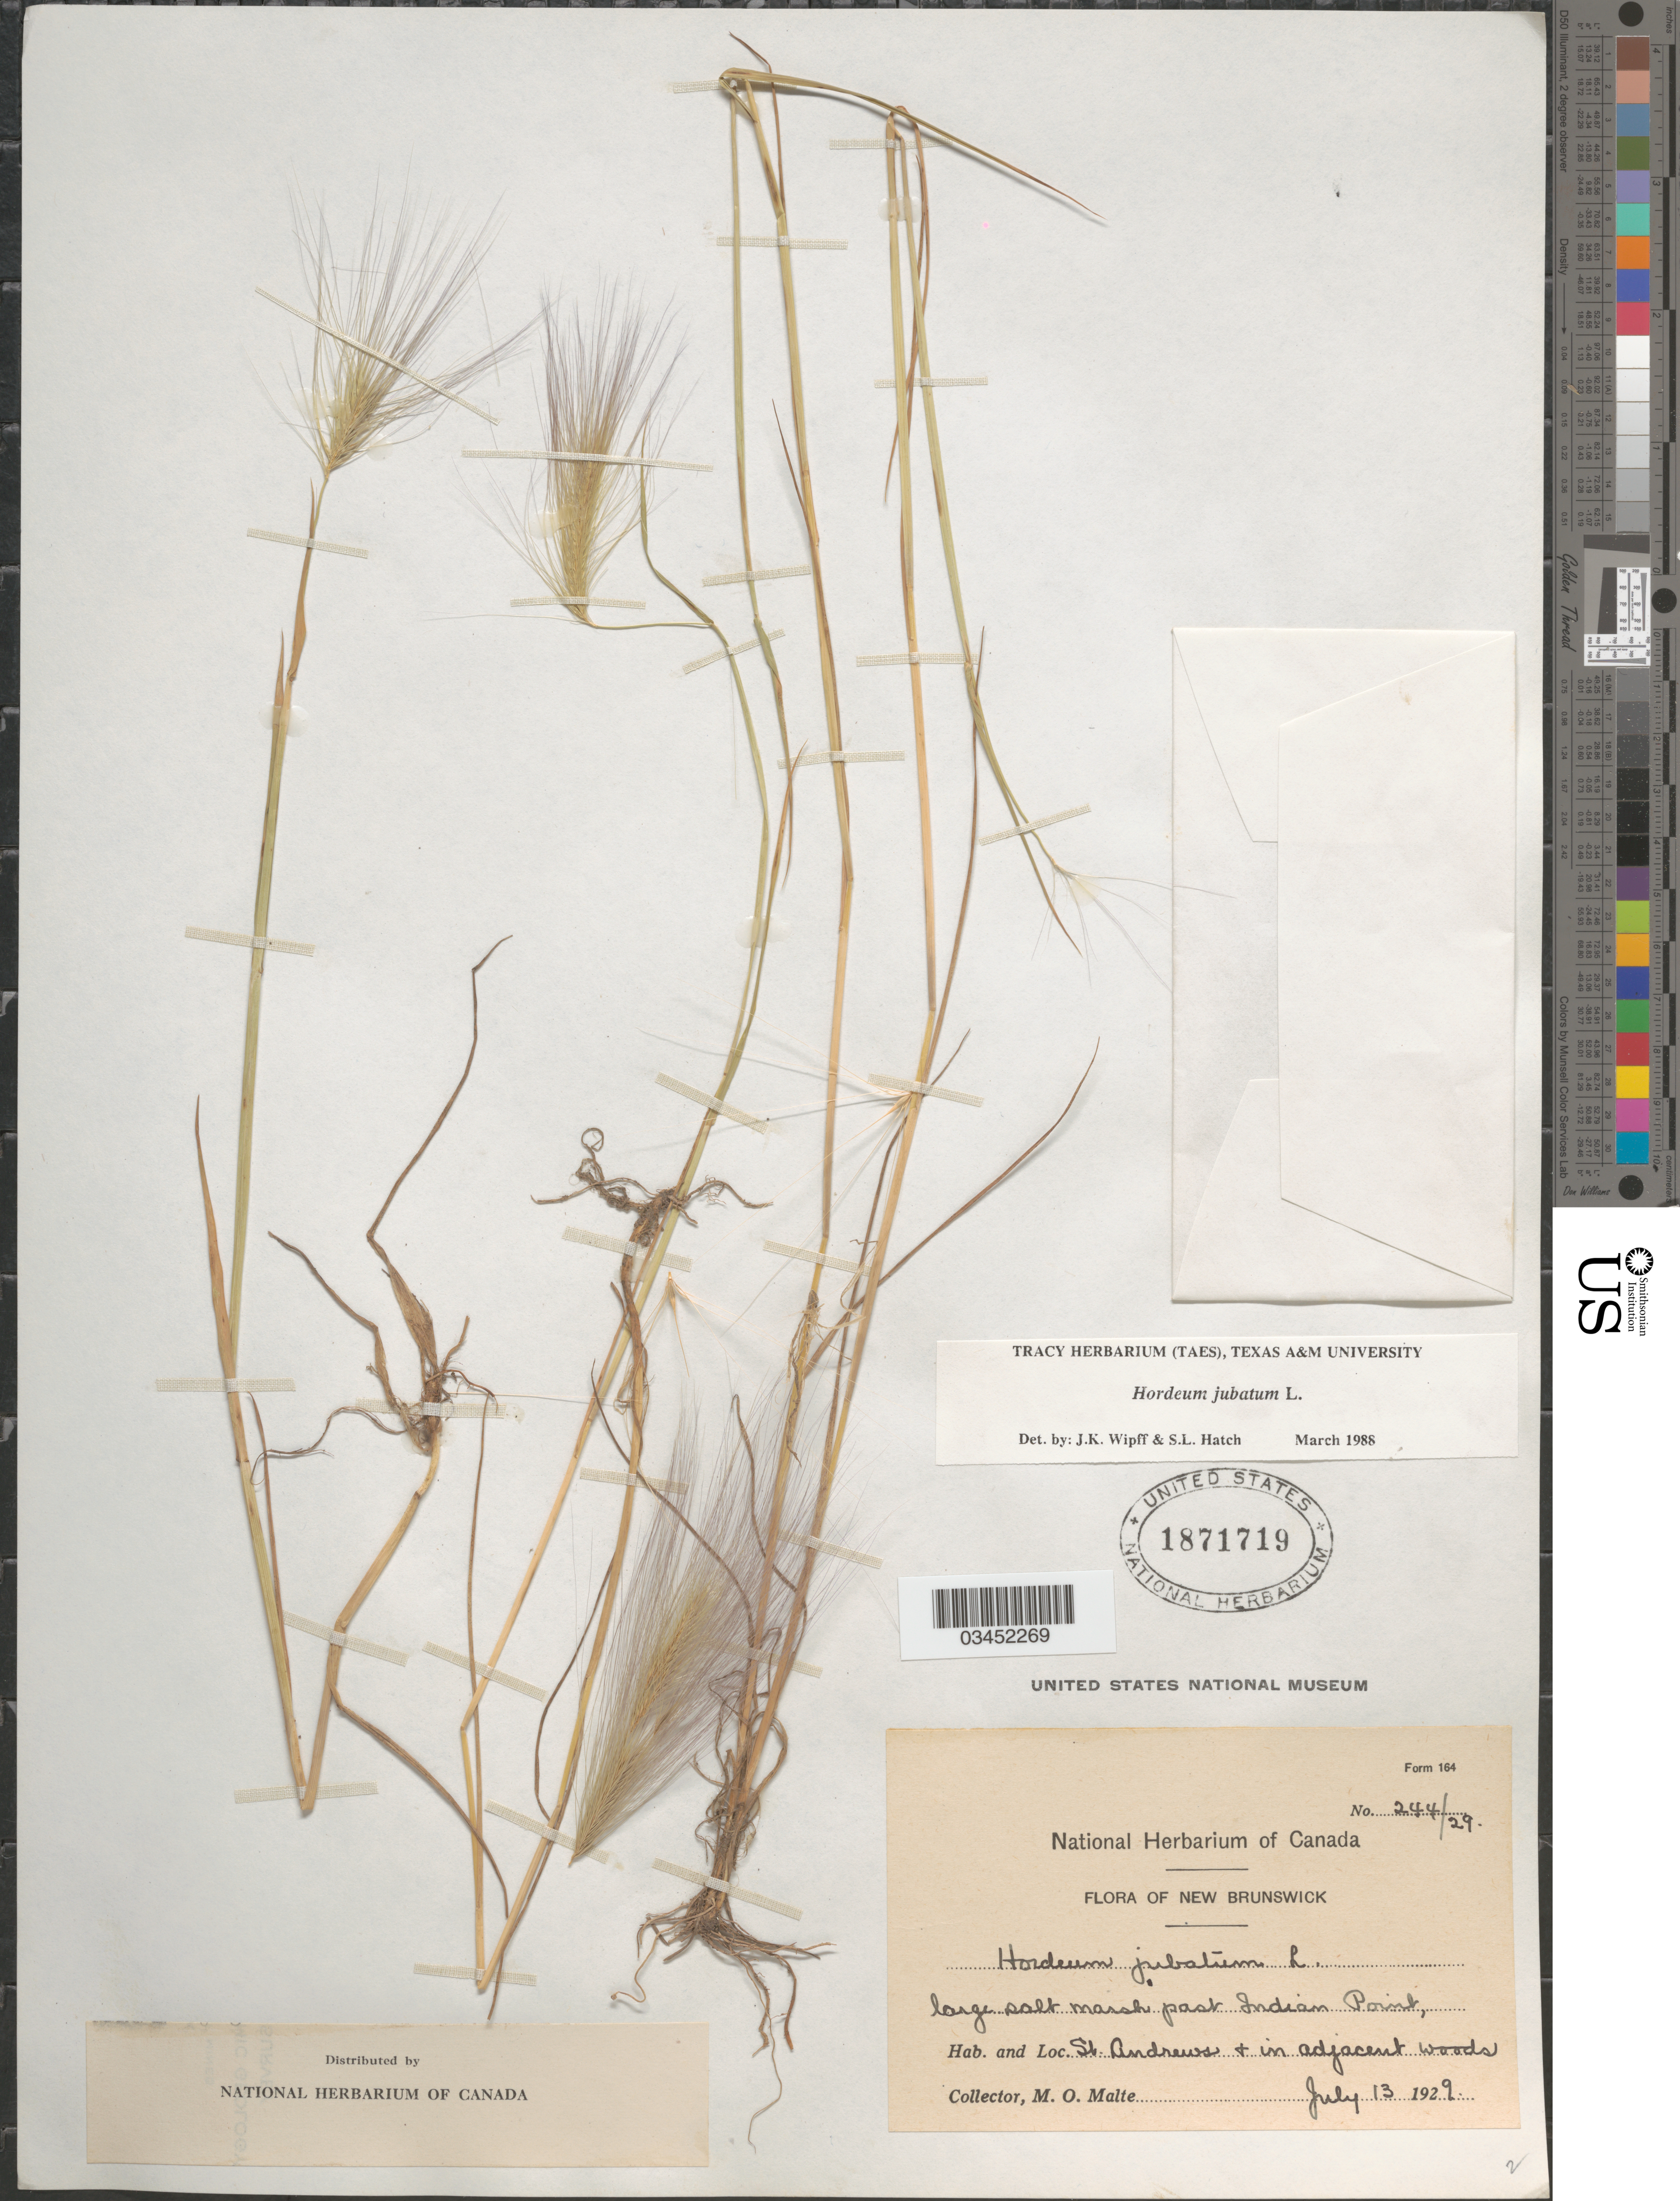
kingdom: Plantae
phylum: Tracheophyta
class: Liliopsida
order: Poales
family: Poaceae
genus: Hordeum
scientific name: Hordeum jubatum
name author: L.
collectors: M. O. Malte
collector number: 244/29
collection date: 1929-07-13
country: Canada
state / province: New Brunswick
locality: Large salt marsh past Indian Point, St. Andrews & in adjacent woods.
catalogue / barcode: US 1871719